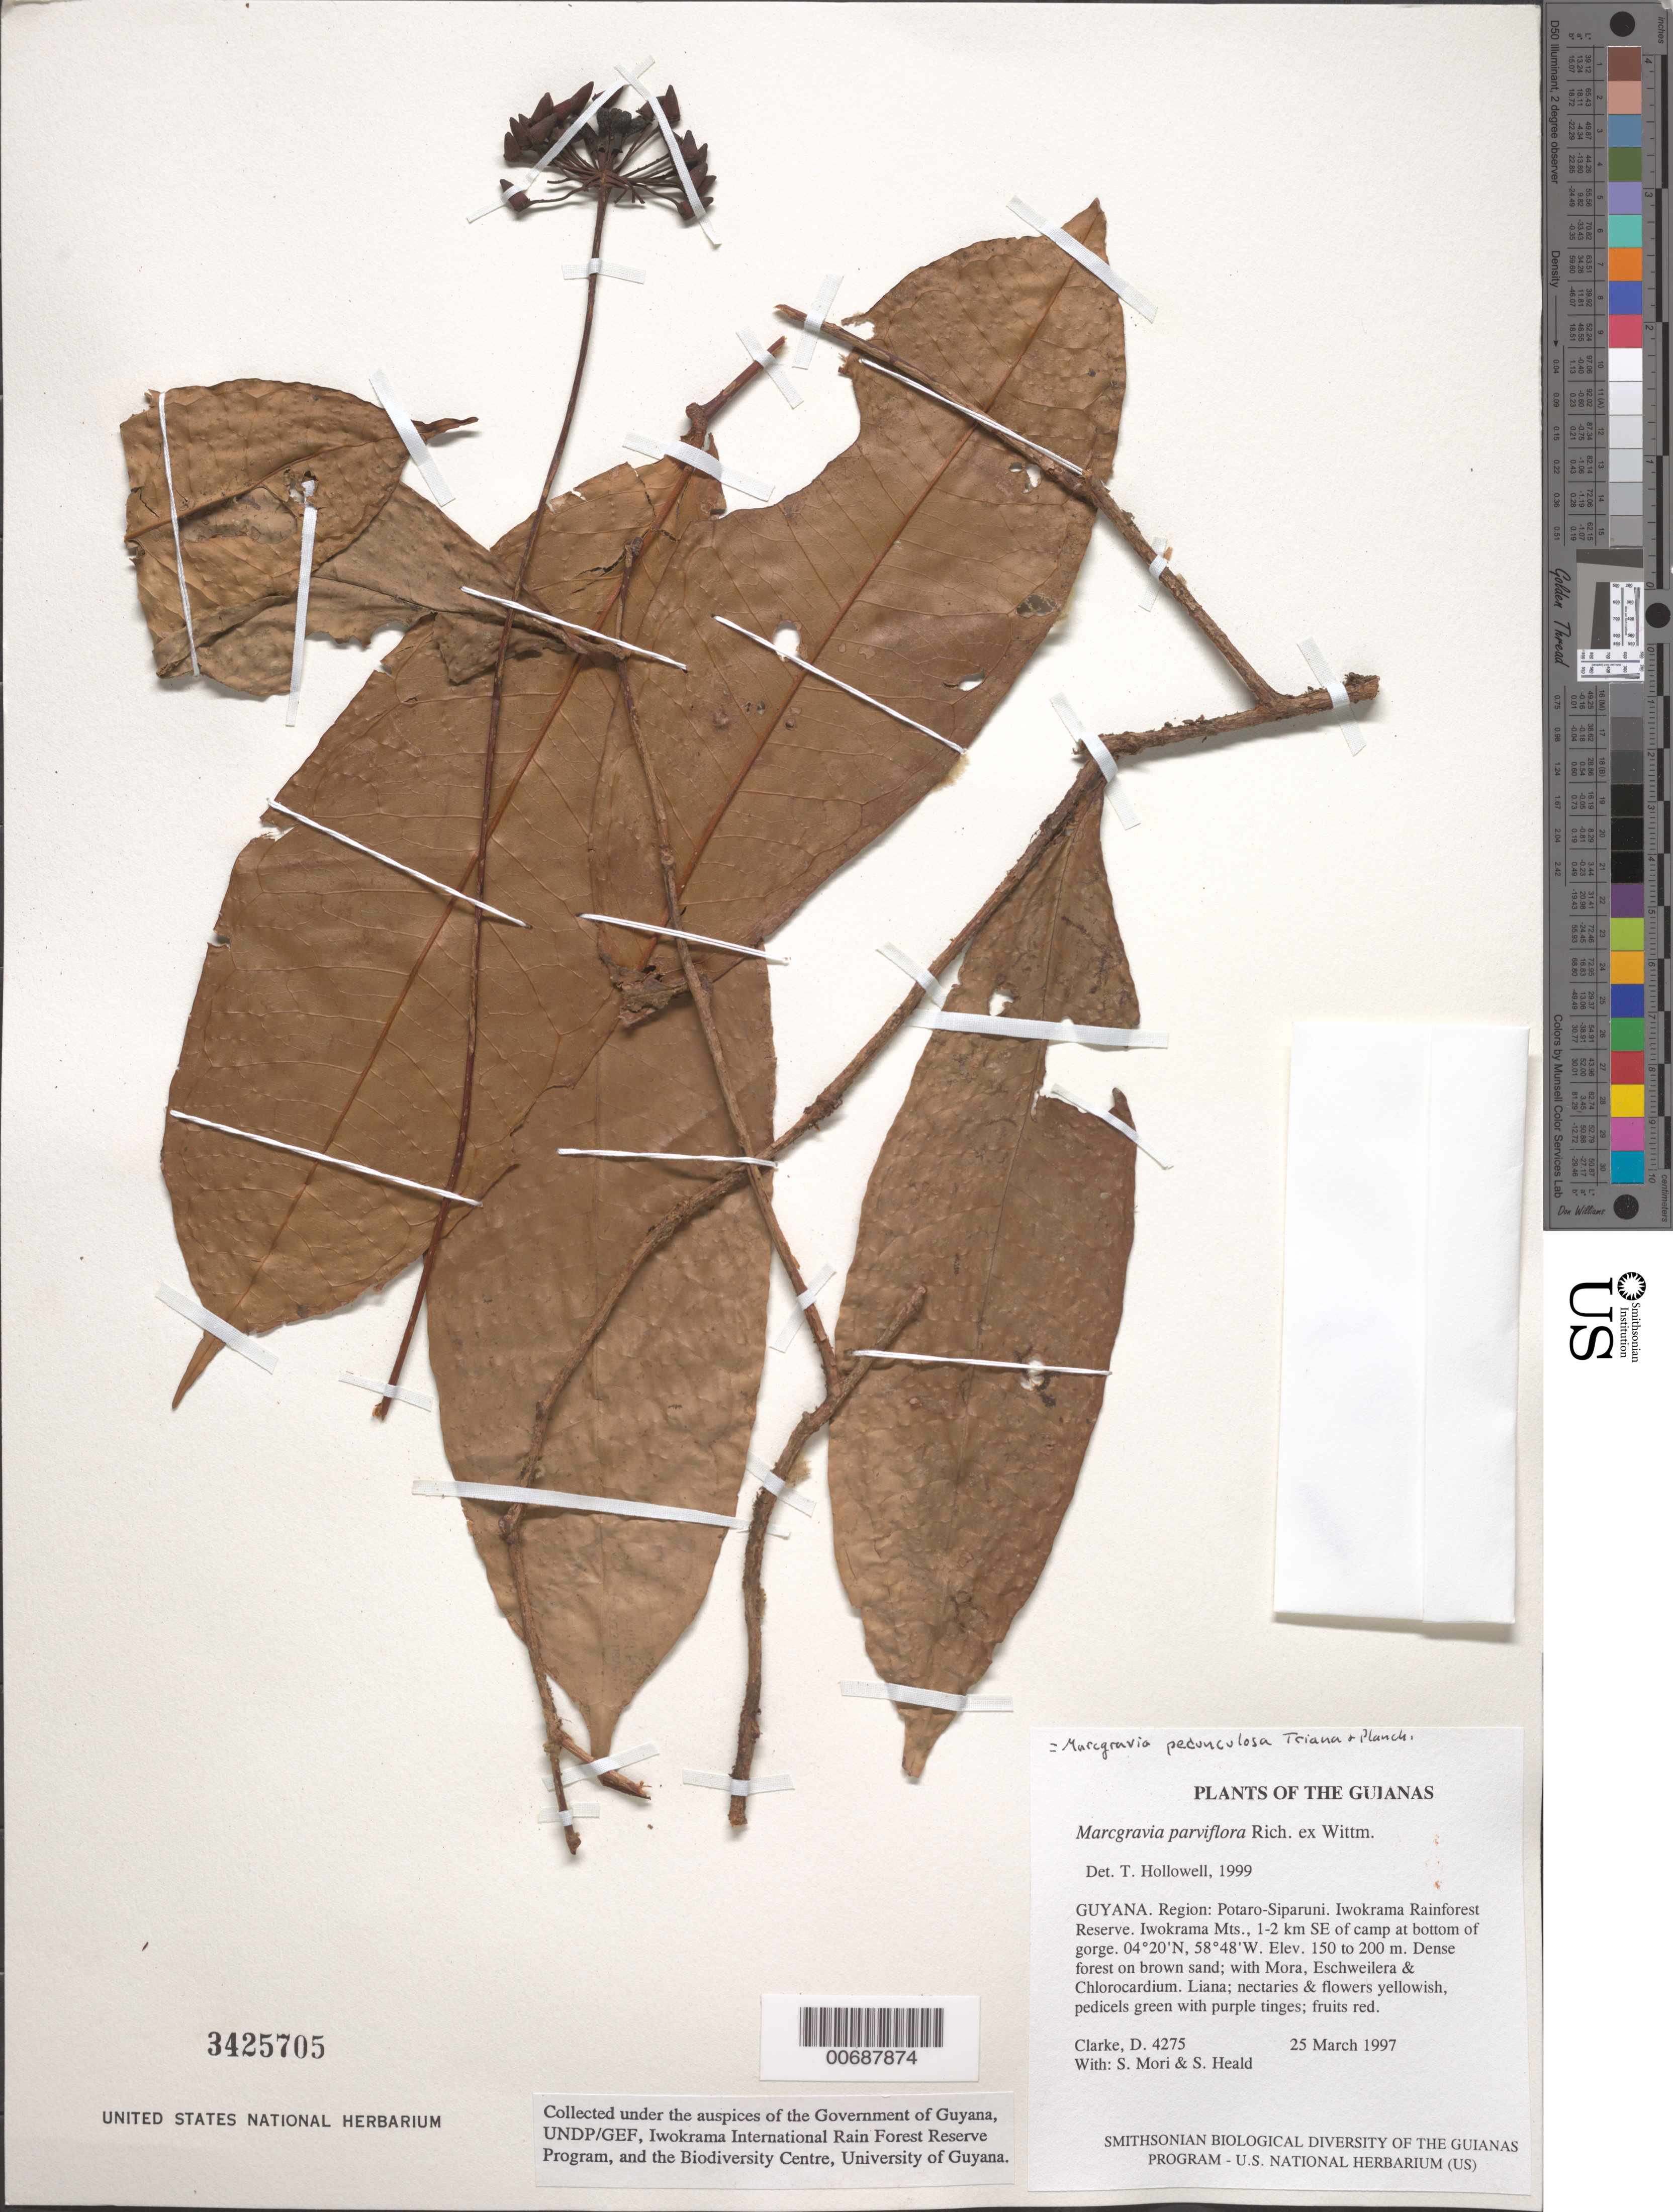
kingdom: Plantae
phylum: Tracheophyta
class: Magnoliopsida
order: Ericales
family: Marcgraviaceae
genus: Marcgravia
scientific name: Marcgravia parviflora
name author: Rich. ex Wittm.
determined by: Hollowell, T. H., (BOT), Smithsonian Institution - National Museum of Natural History (UNITED STATES)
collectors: H. D. Clarke, S. Mori & S. Heald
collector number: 4275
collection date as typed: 25 March 1997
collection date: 1997-03-25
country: Guyana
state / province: Potaro-Siparuni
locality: Iwokrama Rainforest Reserve. Iwokrama Mts., 1-2 km SE of camp at bottom of gorge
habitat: Dense forest on brown sand; with Mora, Eschweilera & Chlorocardium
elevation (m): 150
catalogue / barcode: US 3425705